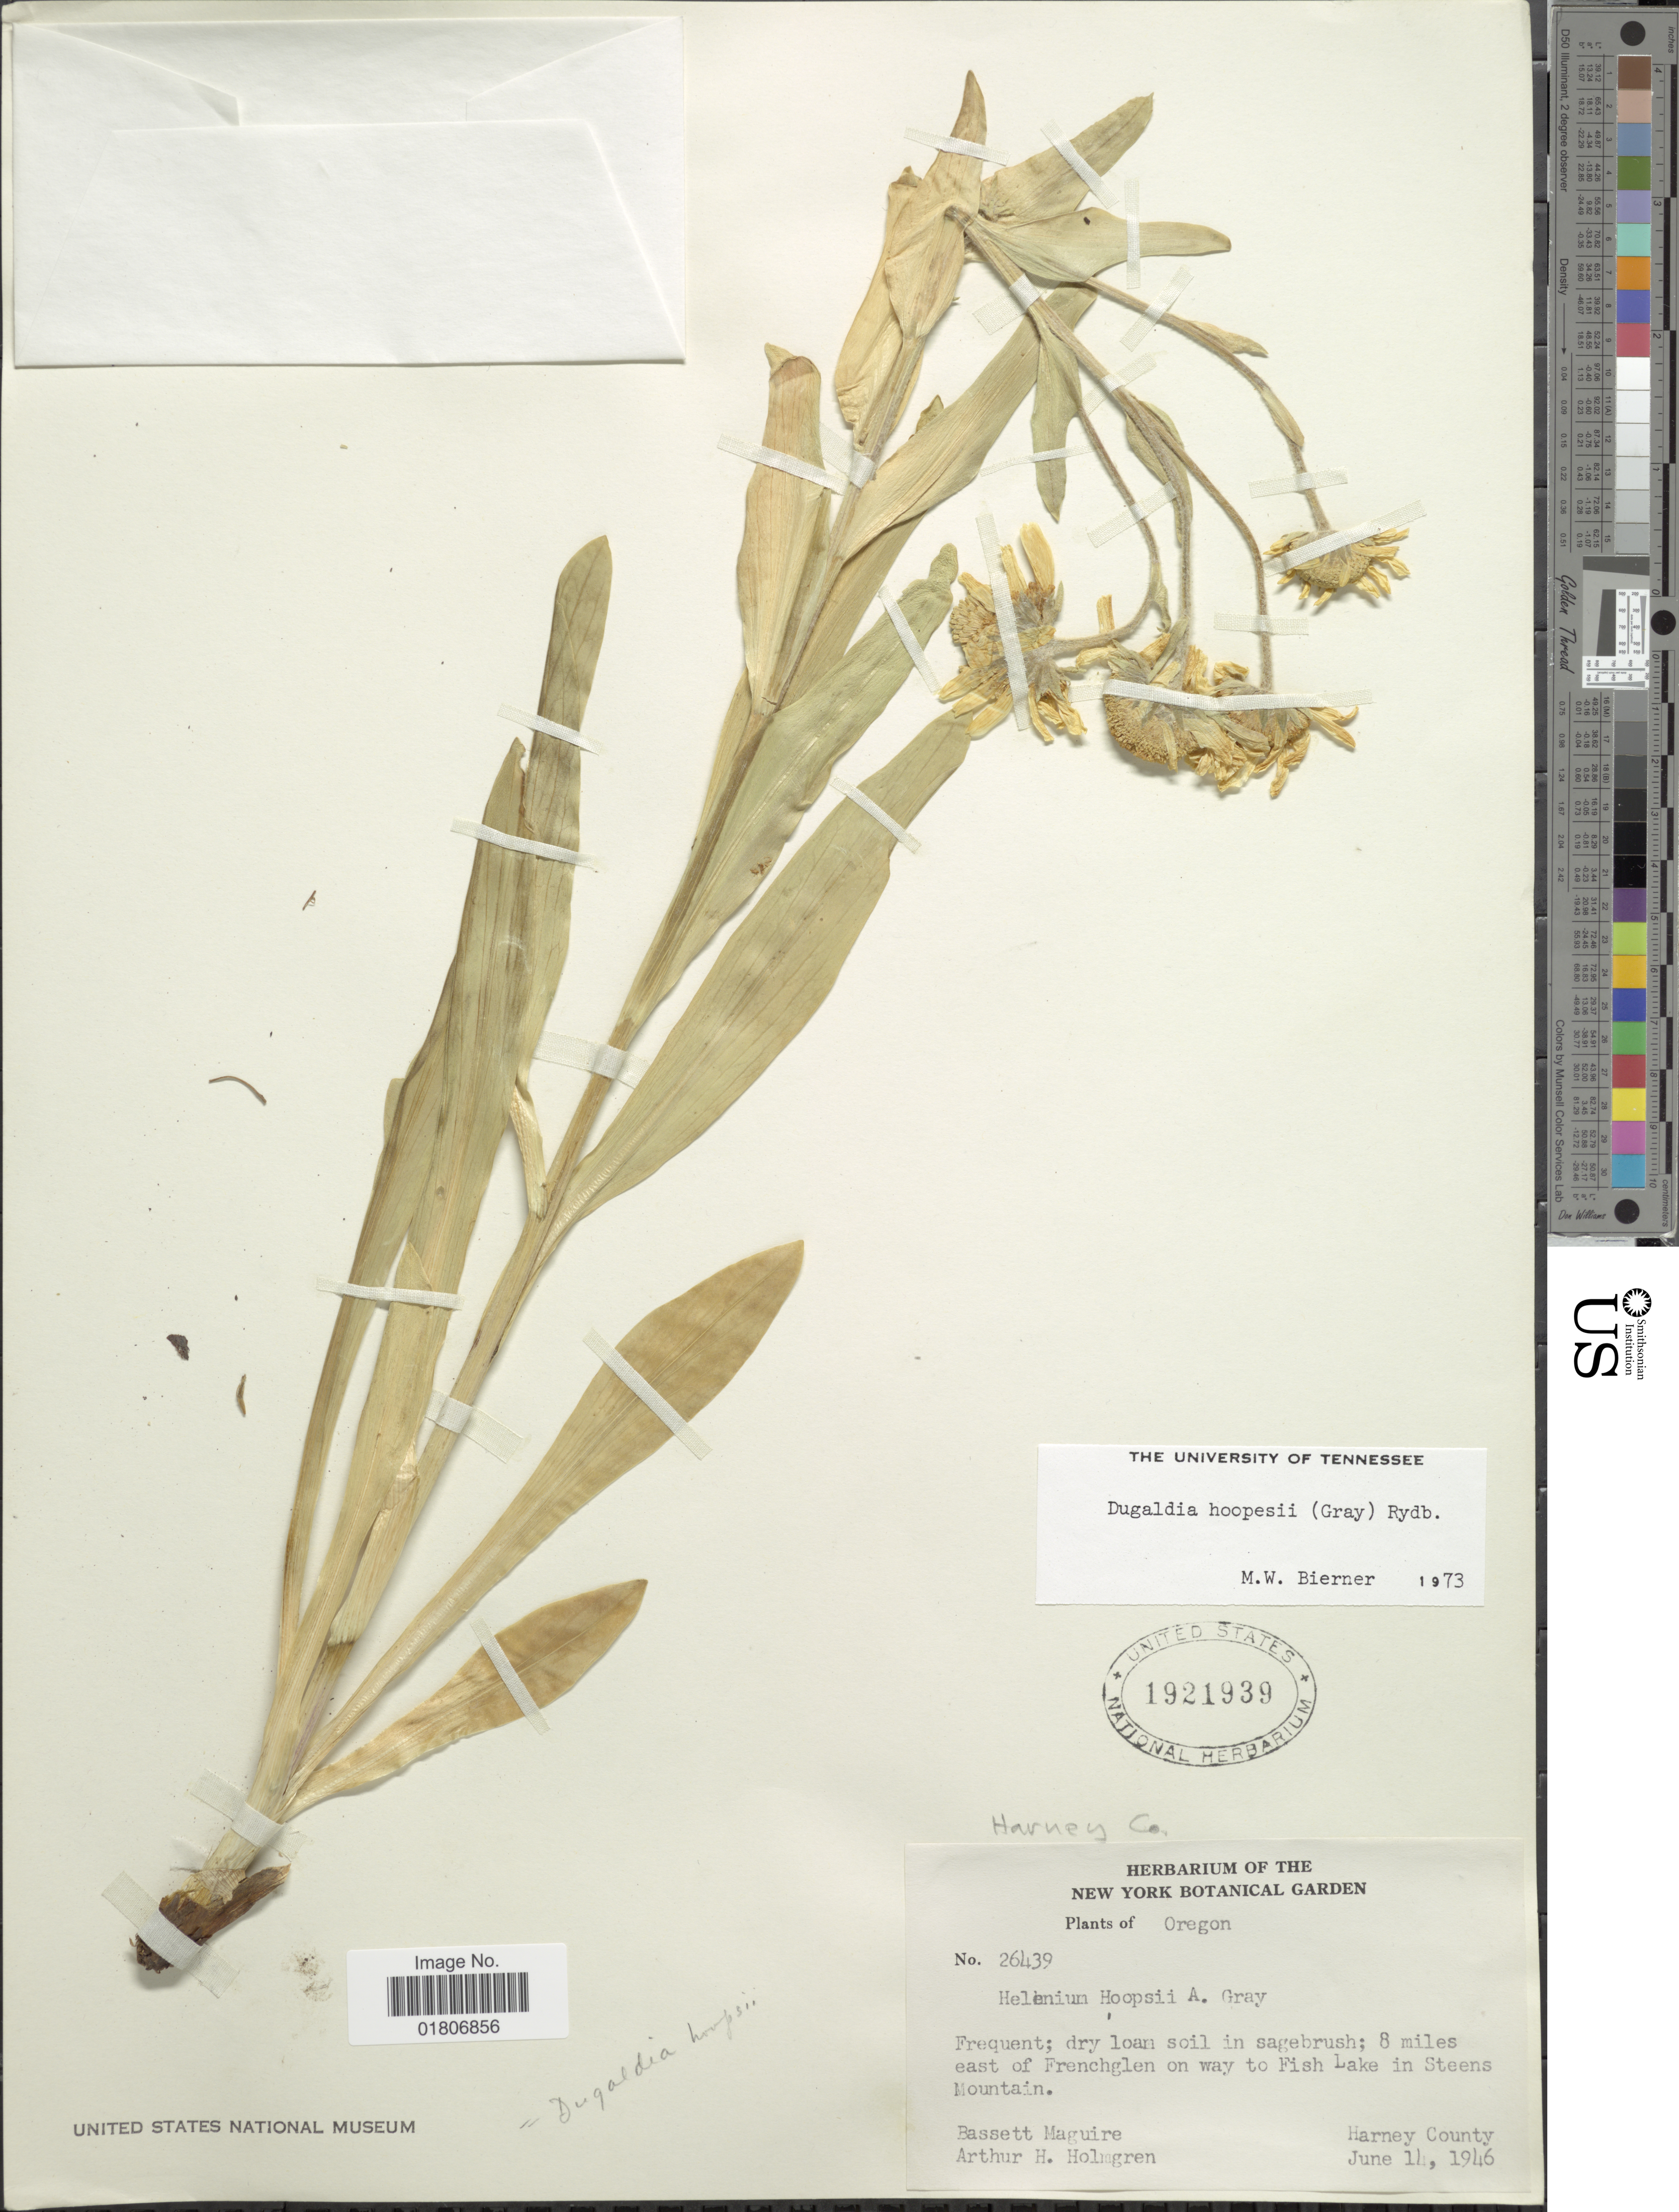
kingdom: Plantae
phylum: Tracheophyta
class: Magnoliopsida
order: Asterales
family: Asteraceae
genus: Dugaldia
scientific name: Dugaldia hoopesii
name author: (A. Gray) Rydb.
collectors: B. Maguire & A. H. Holmgren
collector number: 26439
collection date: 1946-06-14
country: United States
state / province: Oregon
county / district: Harney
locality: Harney County. 8 miles east of Frenchglen on way to Fish Lake in Steens Mountain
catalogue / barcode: US 1921939